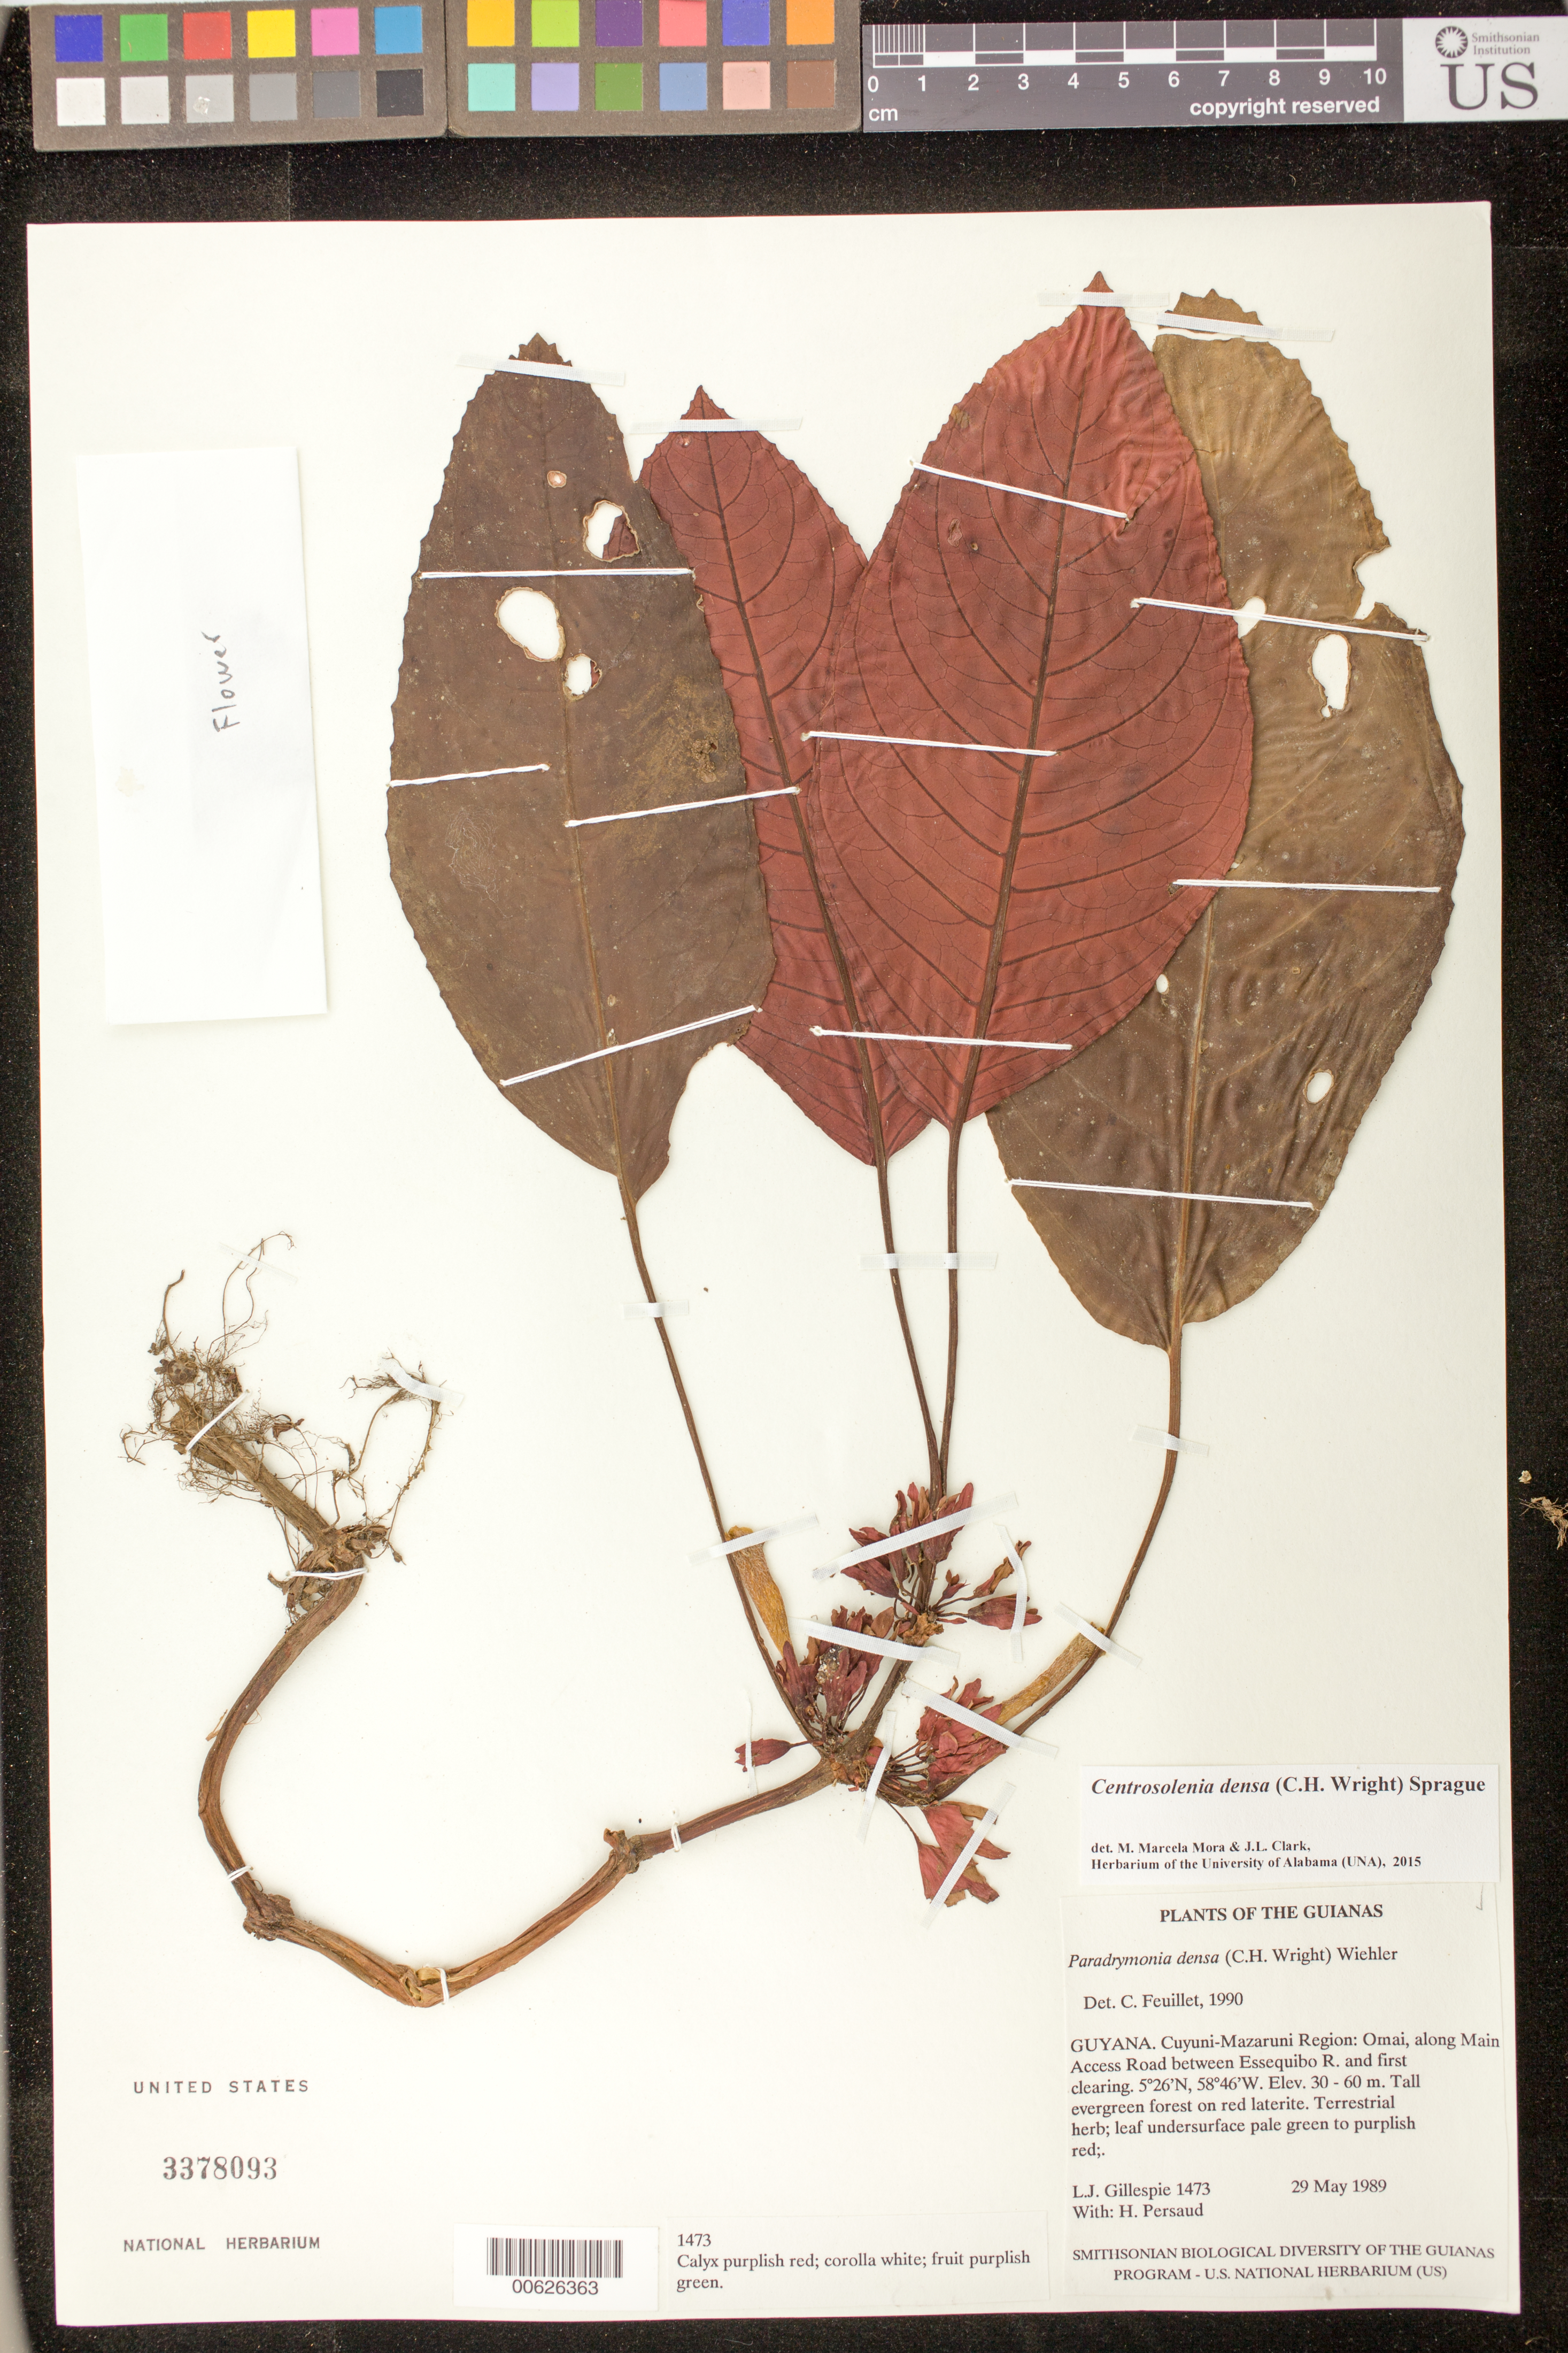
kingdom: Plantae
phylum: Tracheophyta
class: Magnoliopsida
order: Lamiales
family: Gesneriaceae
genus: Centrosolenia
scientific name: Centrosolenia densa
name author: (C.H. Wright) Sprague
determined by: Mora, M. M.; Clark, J. L.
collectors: L. J. Gillespie & H. Persaud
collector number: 1473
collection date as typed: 29 May 1989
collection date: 1989-05-29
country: Guyana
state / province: Cuyuni-Mazaruni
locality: Omai, along Main Access Road between Essequibo R. and first clearing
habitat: Tall evergreen forest on red laterite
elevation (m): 30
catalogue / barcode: US 3378093